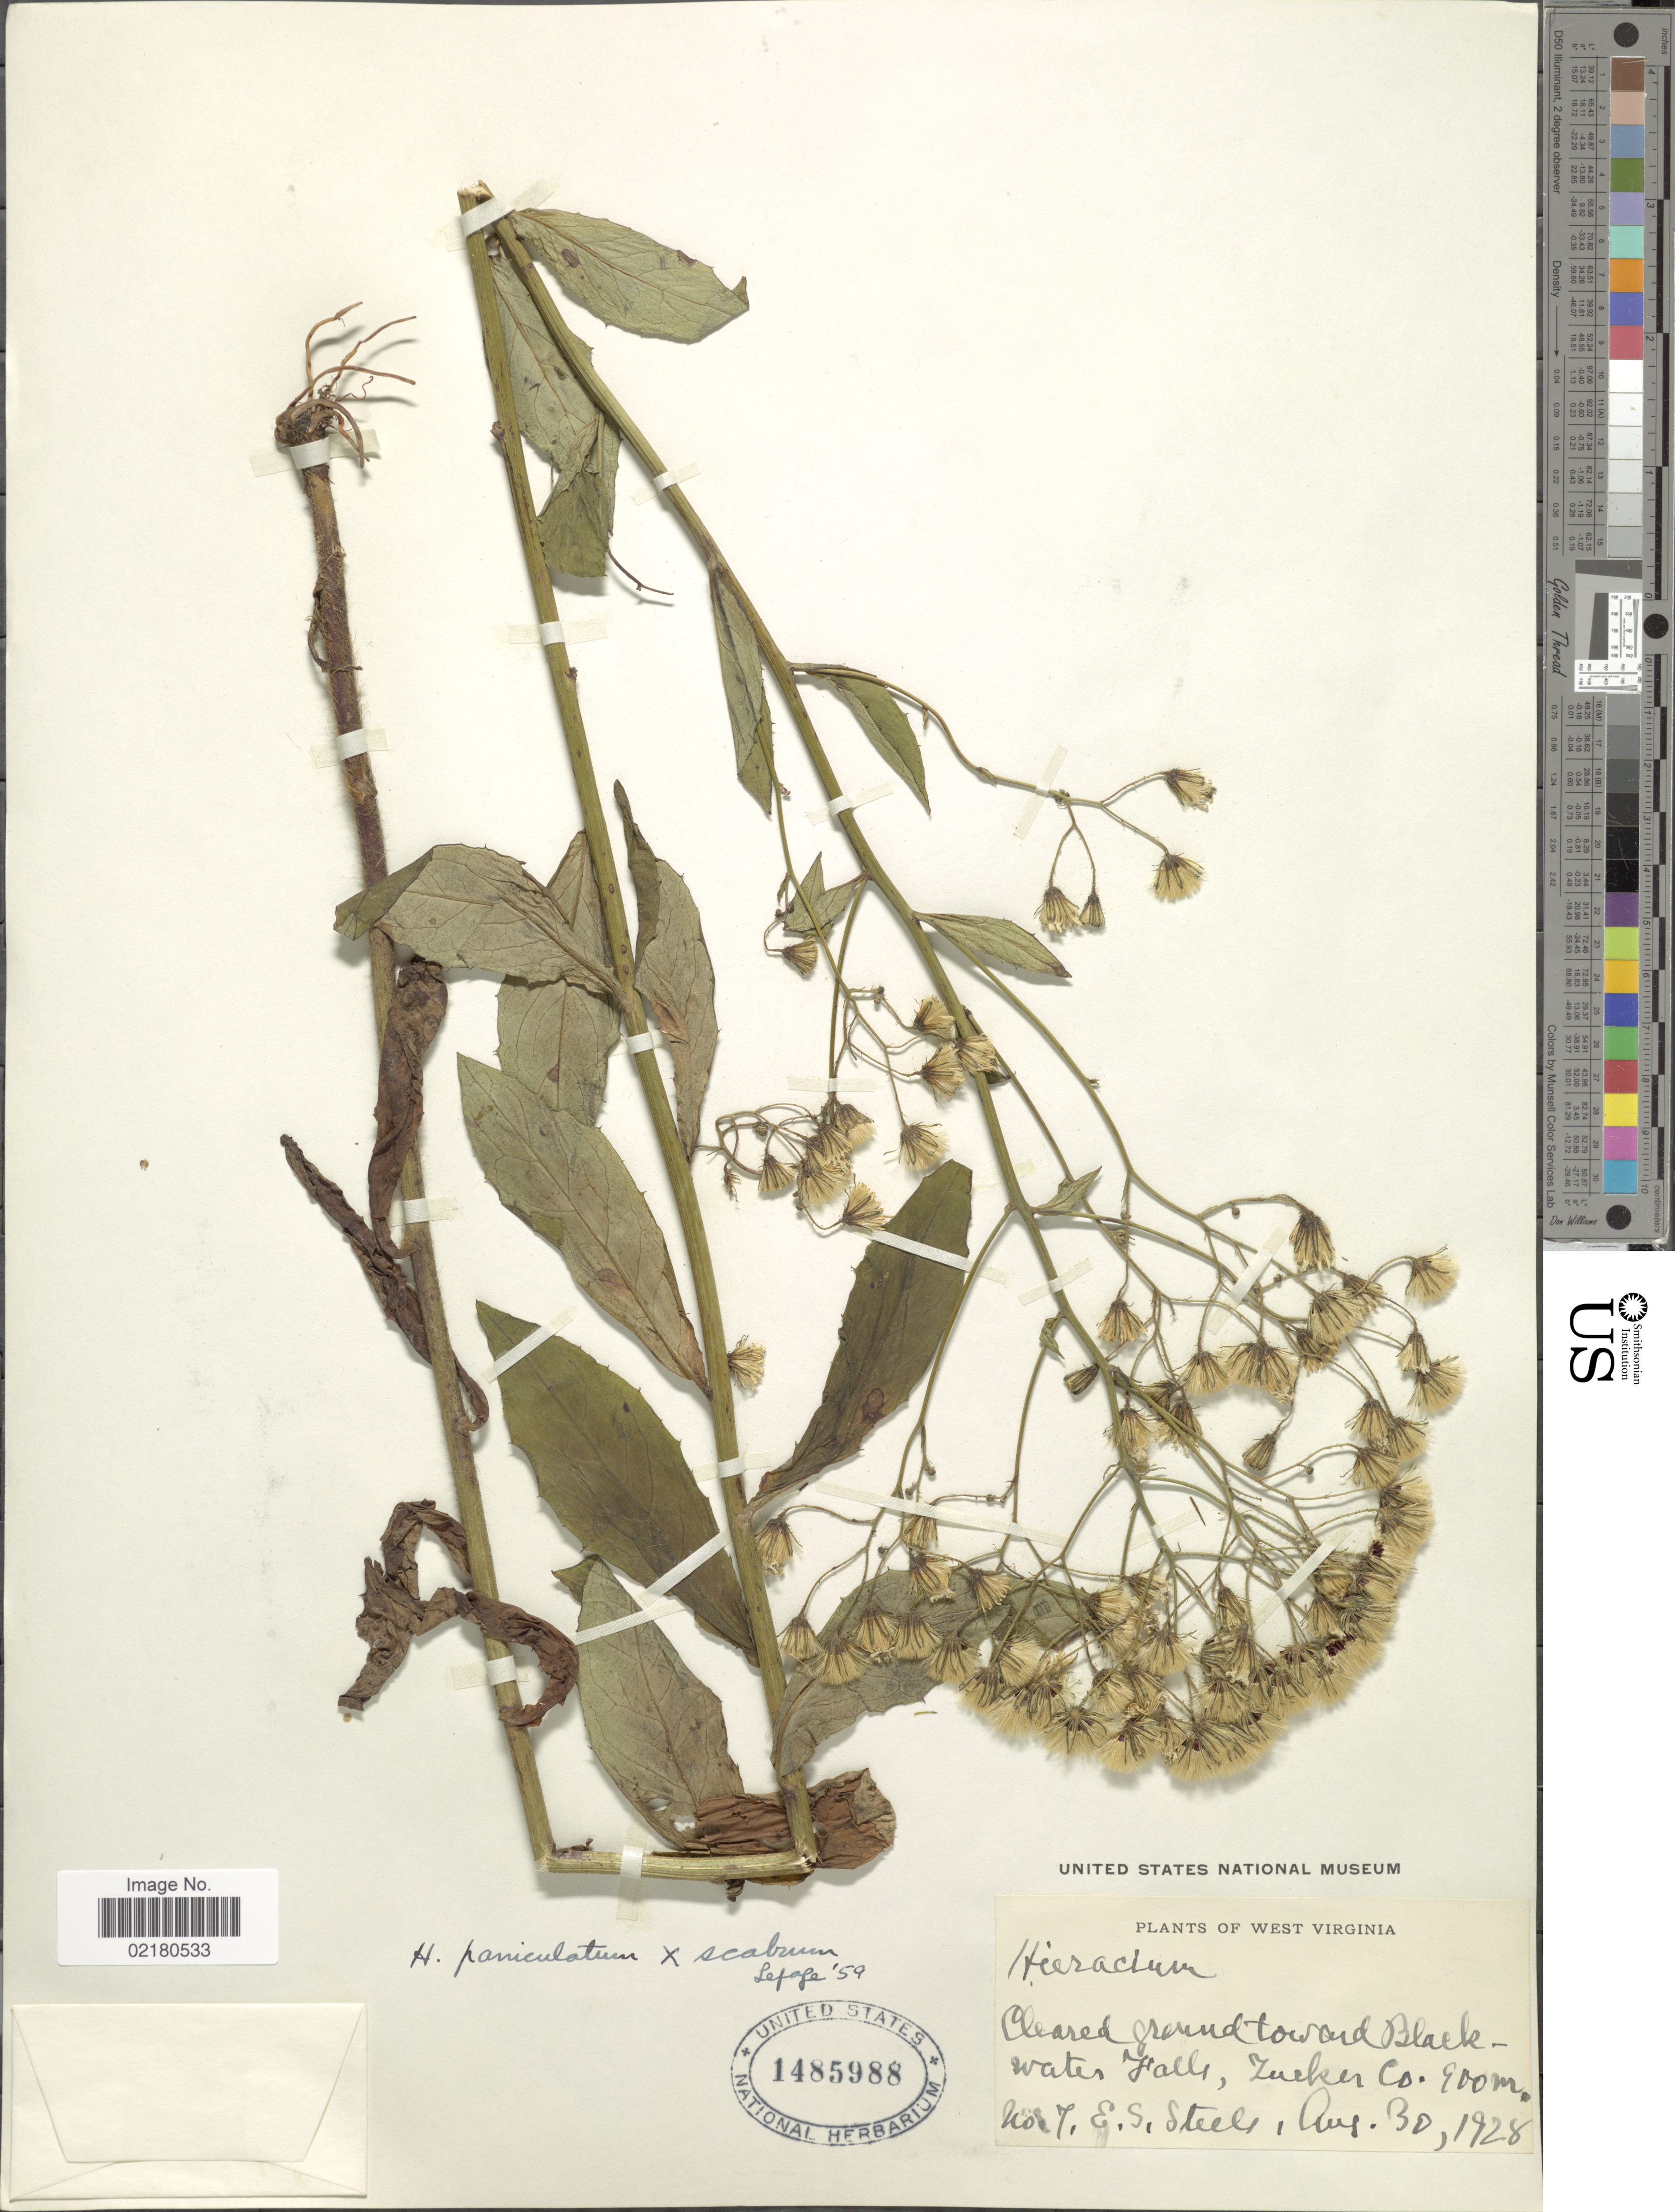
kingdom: Plantae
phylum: Tracheophyta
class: Magnoliopsida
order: Asterales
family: Asteraceae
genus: Hieracium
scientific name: Hieracium paniculatum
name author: L.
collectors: E. Steele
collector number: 7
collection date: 1928-08-30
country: United States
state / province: West Virginia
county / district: Tucker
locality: Cleared ground toward Blackwater Falls, Tucker Co.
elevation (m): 900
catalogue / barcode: US 1485988